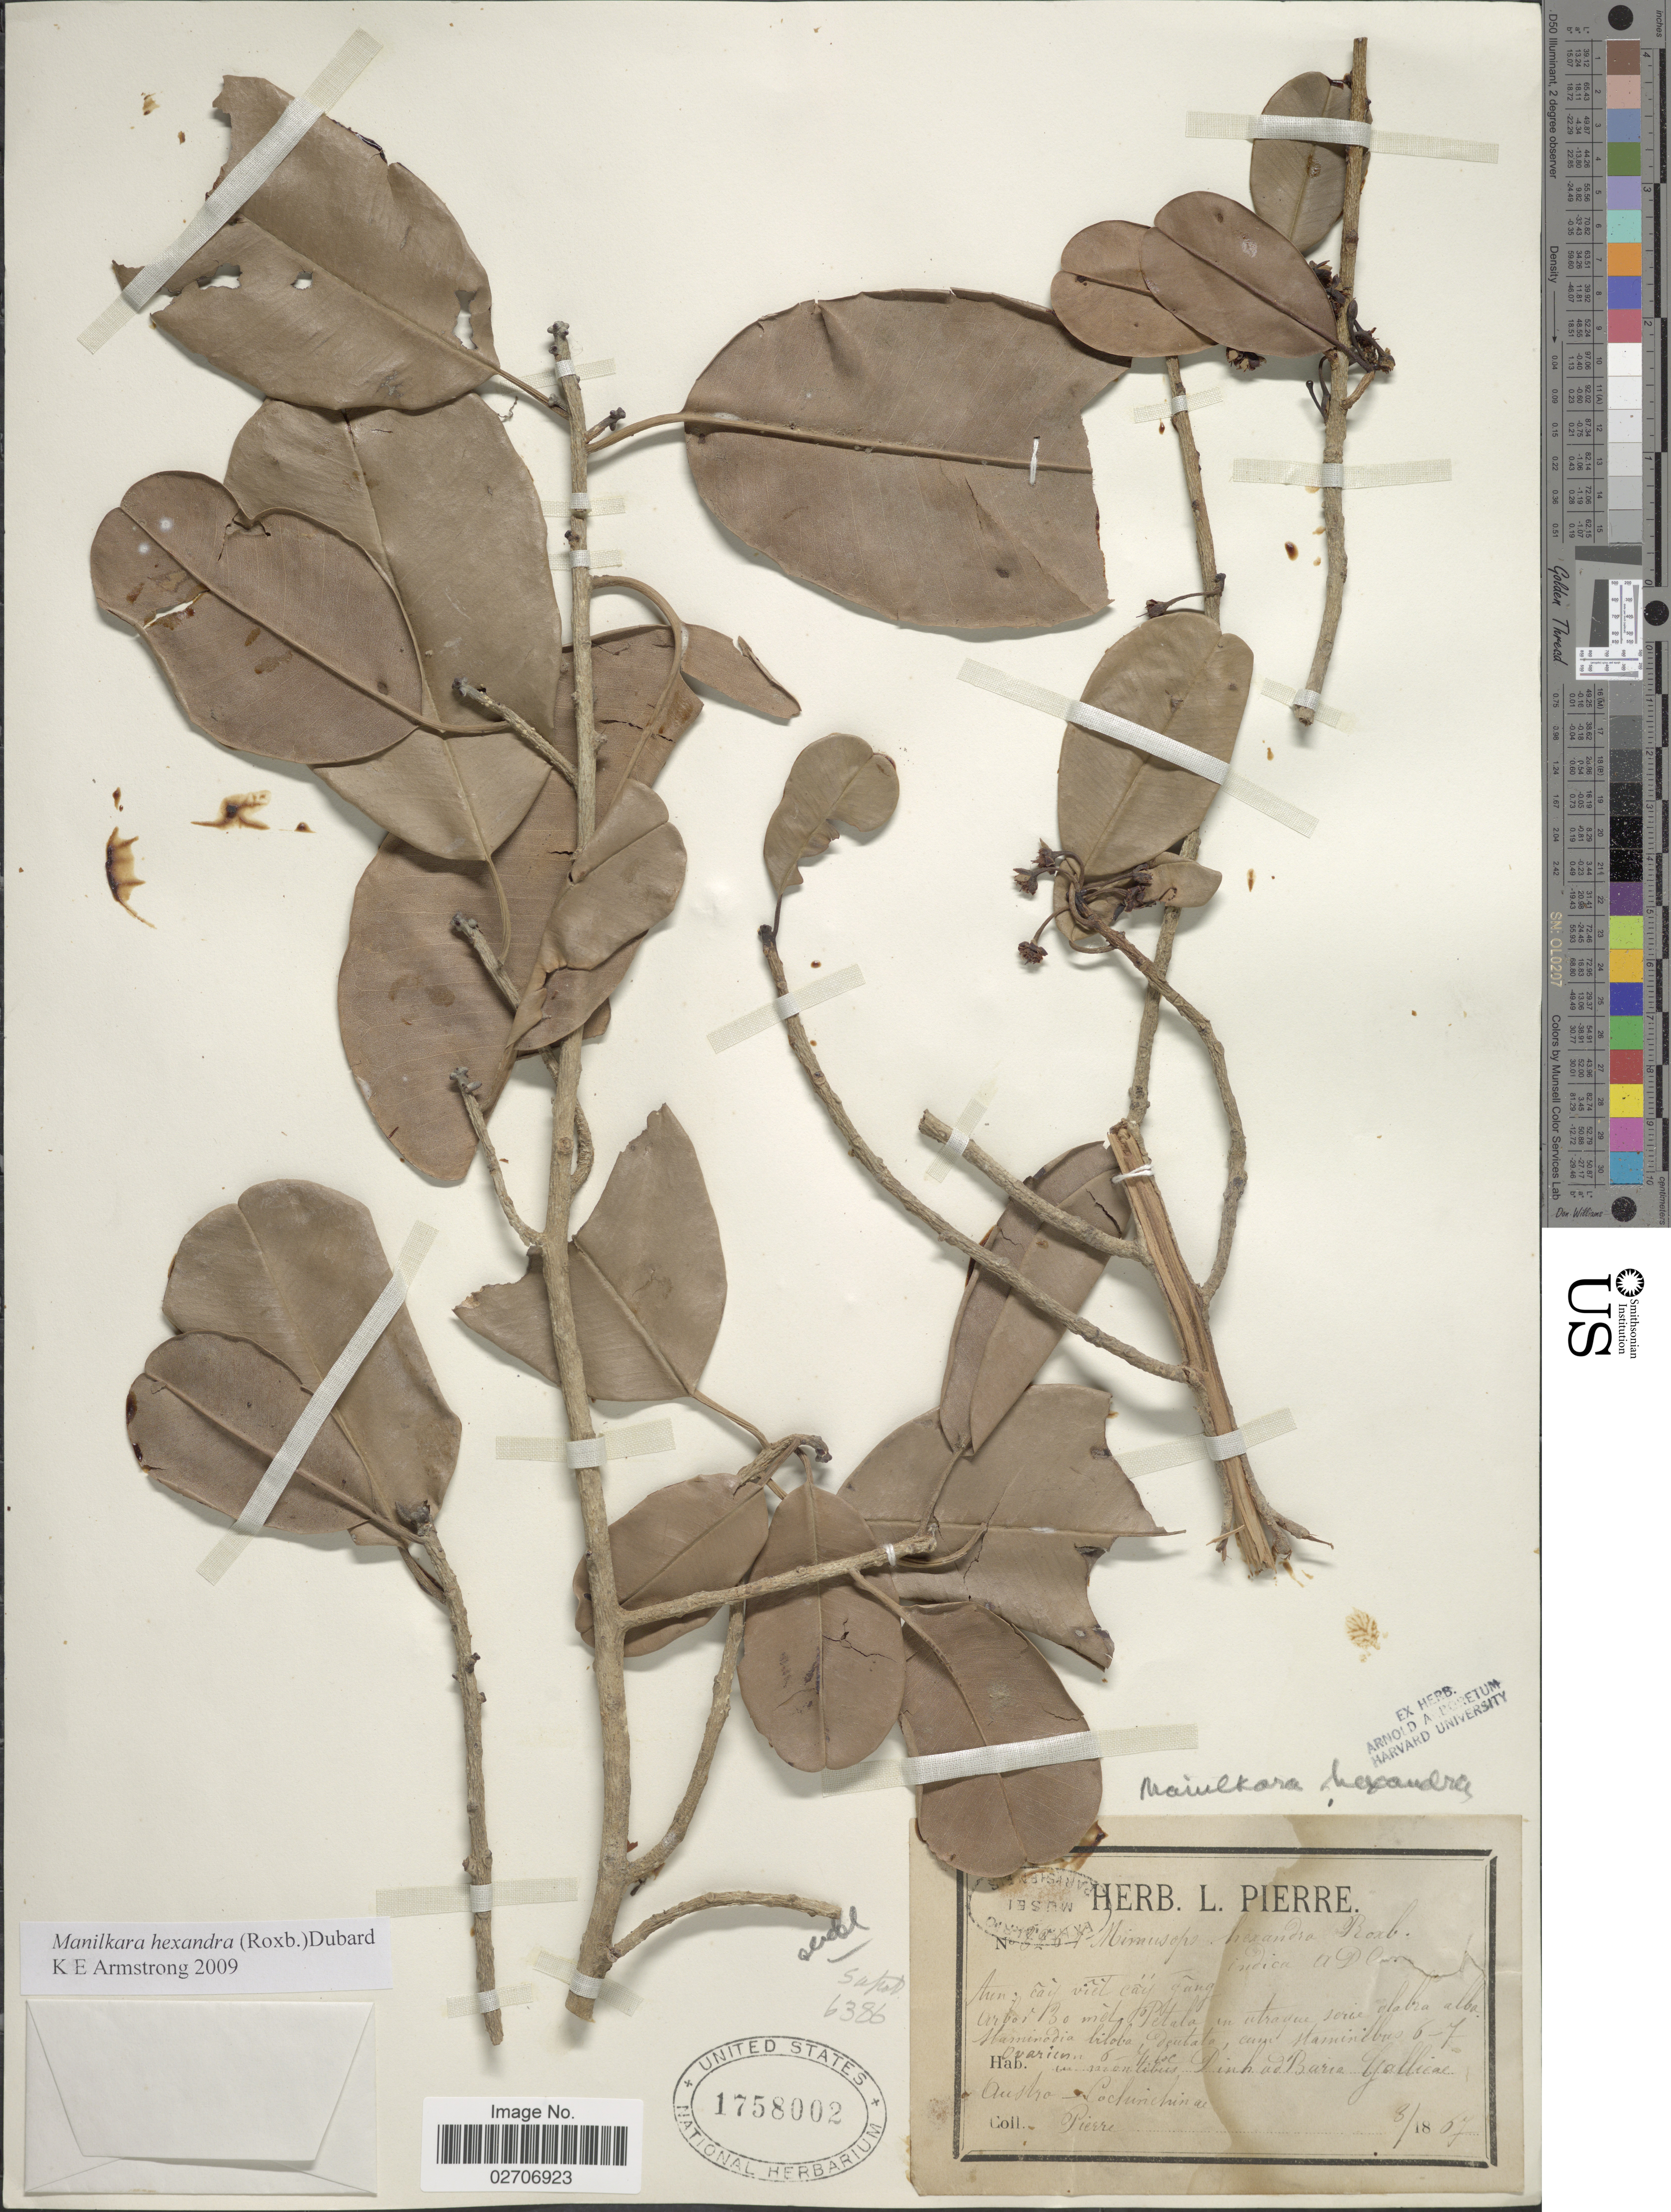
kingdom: Plantae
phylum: Tracheophyta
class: Magnoliopsida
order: Ericales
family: Sapotaceae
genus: Manilkara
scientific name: Manilkara hexandra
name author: (Roxb.) Dubard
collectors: L. Pierre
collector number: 3261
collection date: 1867-08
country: Vietnam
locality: In montibus, Dinh ad Baria Galliae, austro Cochinchinae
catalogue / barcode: US 1758002